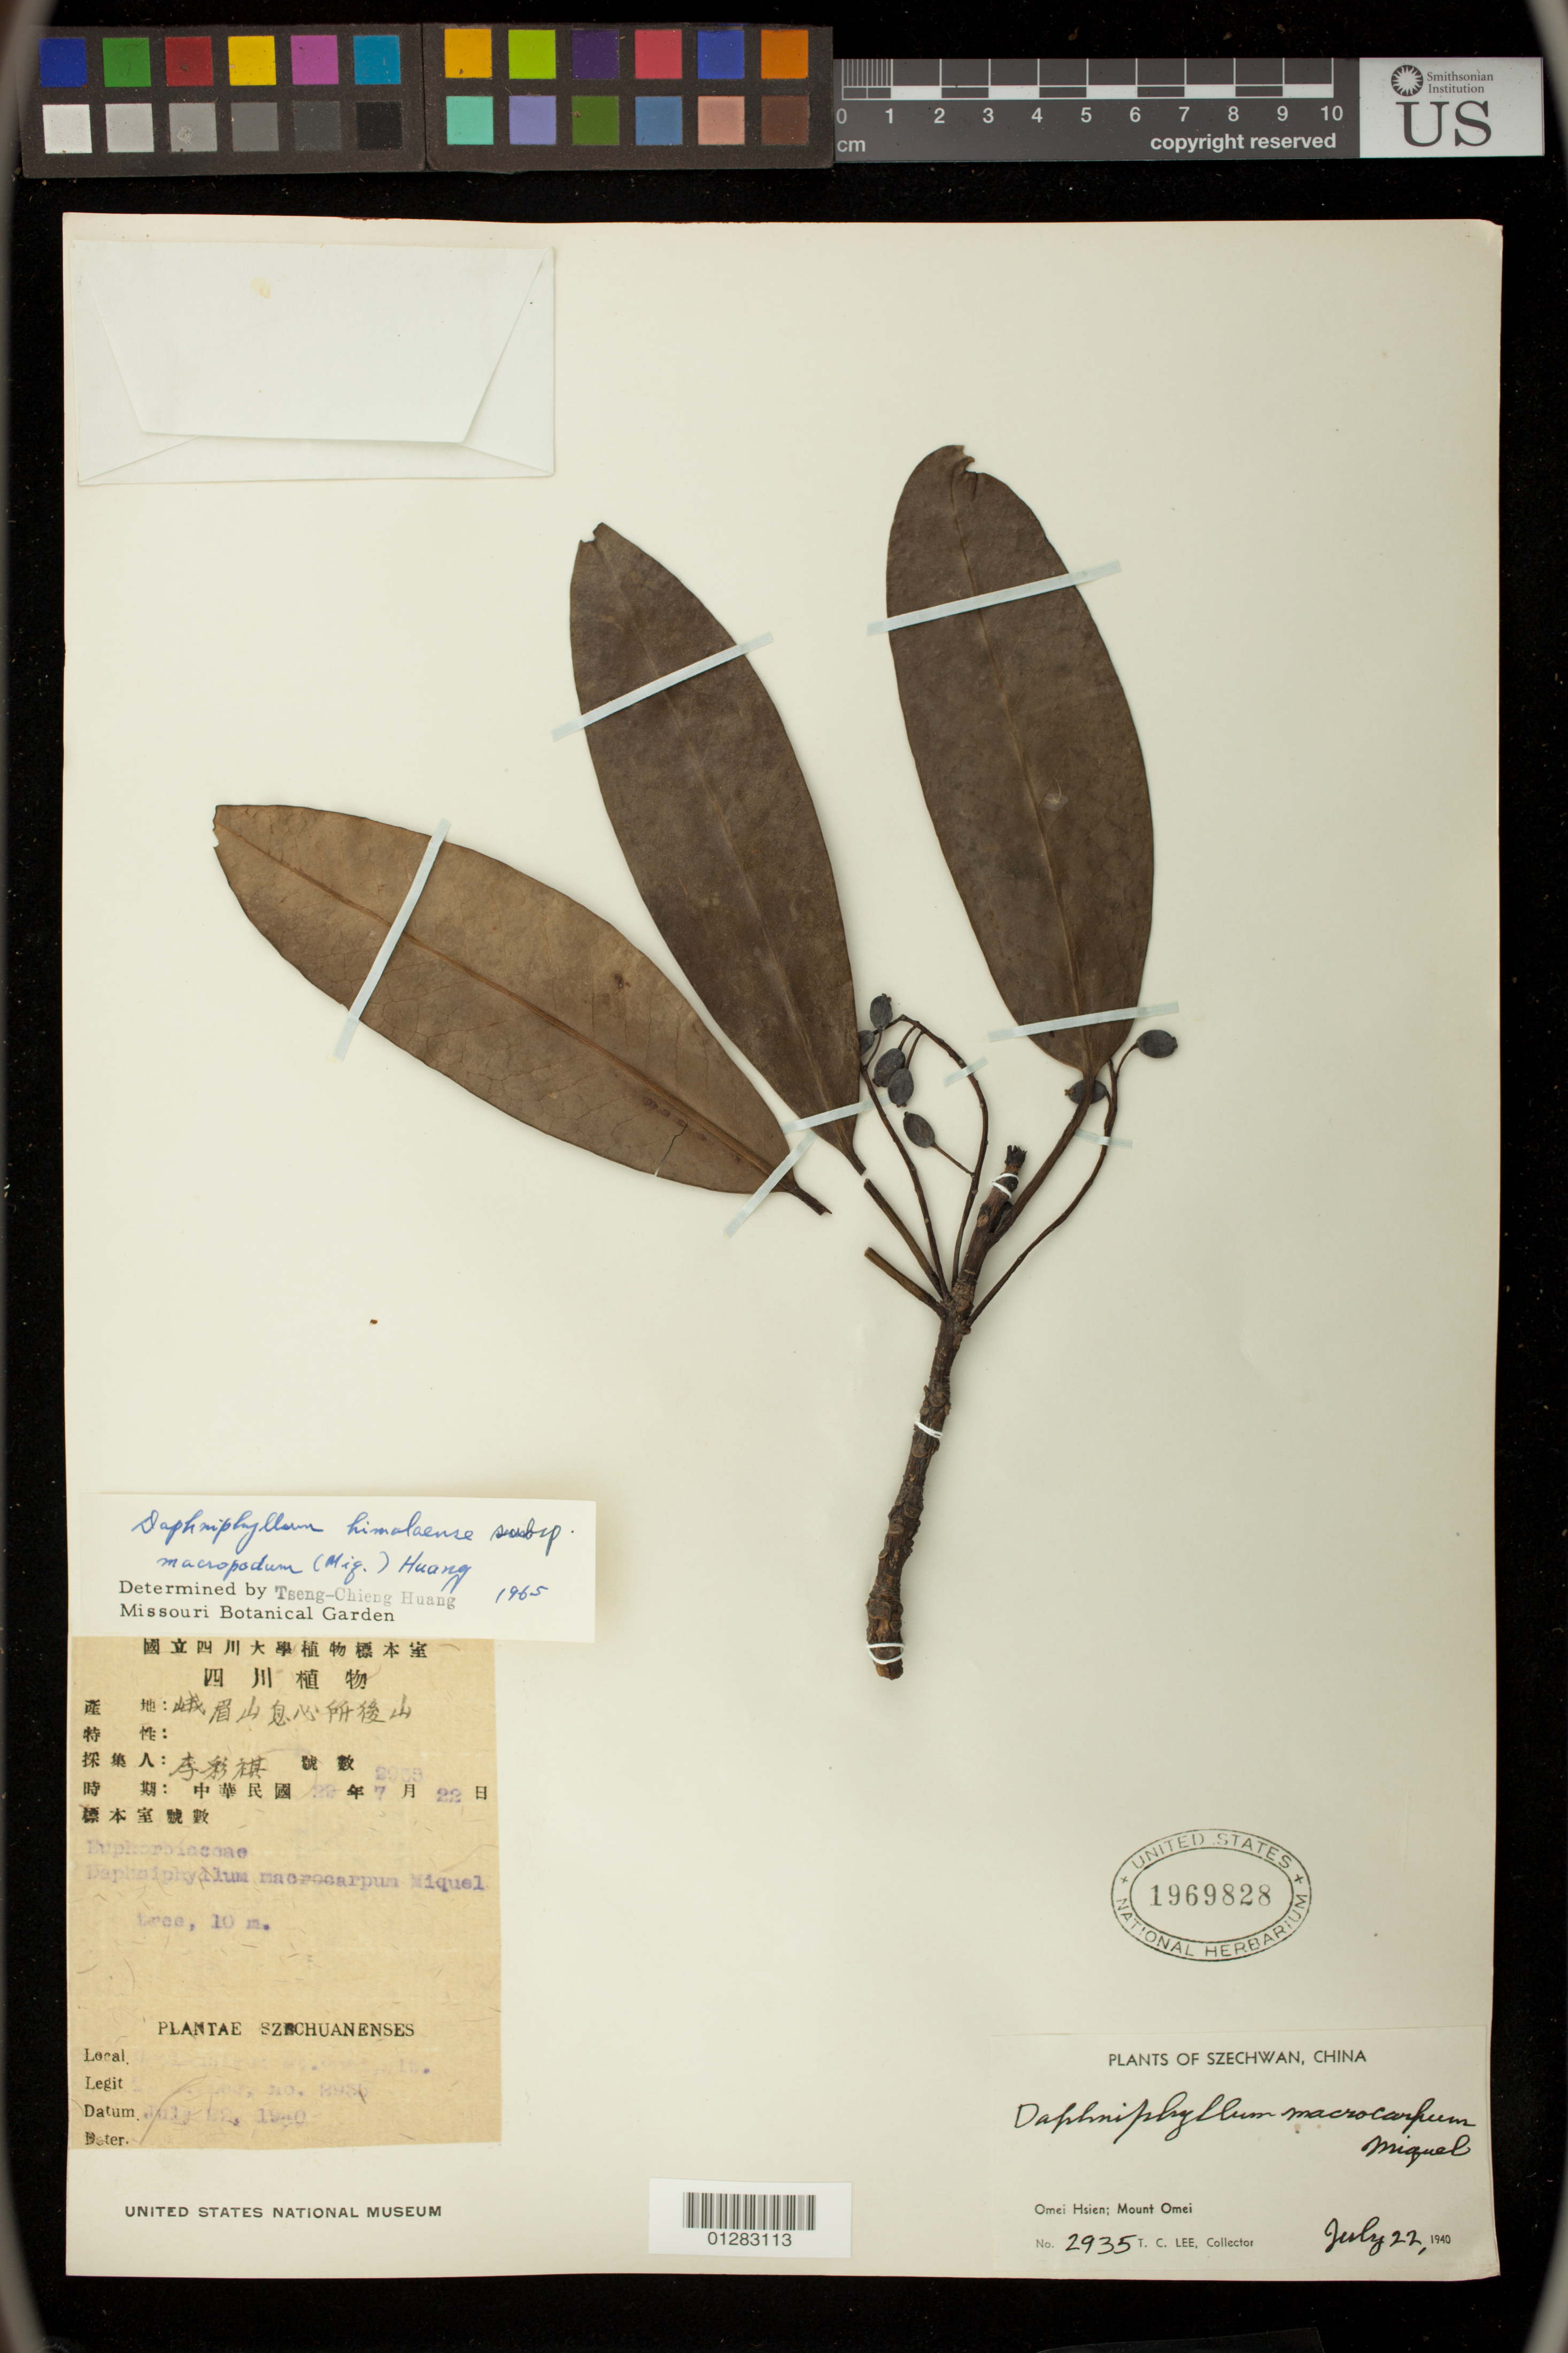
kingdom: Plantae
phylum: Tracheophyta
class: Magnoliopsida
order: Saxifragales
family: Daphniphyllaceae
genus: Daphniphyllum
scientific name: Daphniphyllum himalayense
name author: (Benth.) Müll. Arg.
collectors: T. Lee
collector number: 2935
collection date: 1940-07-22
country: China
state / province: Sichuan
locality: Omei-Hsien: Mount Omei, Szechwan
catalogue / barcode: US 1969828